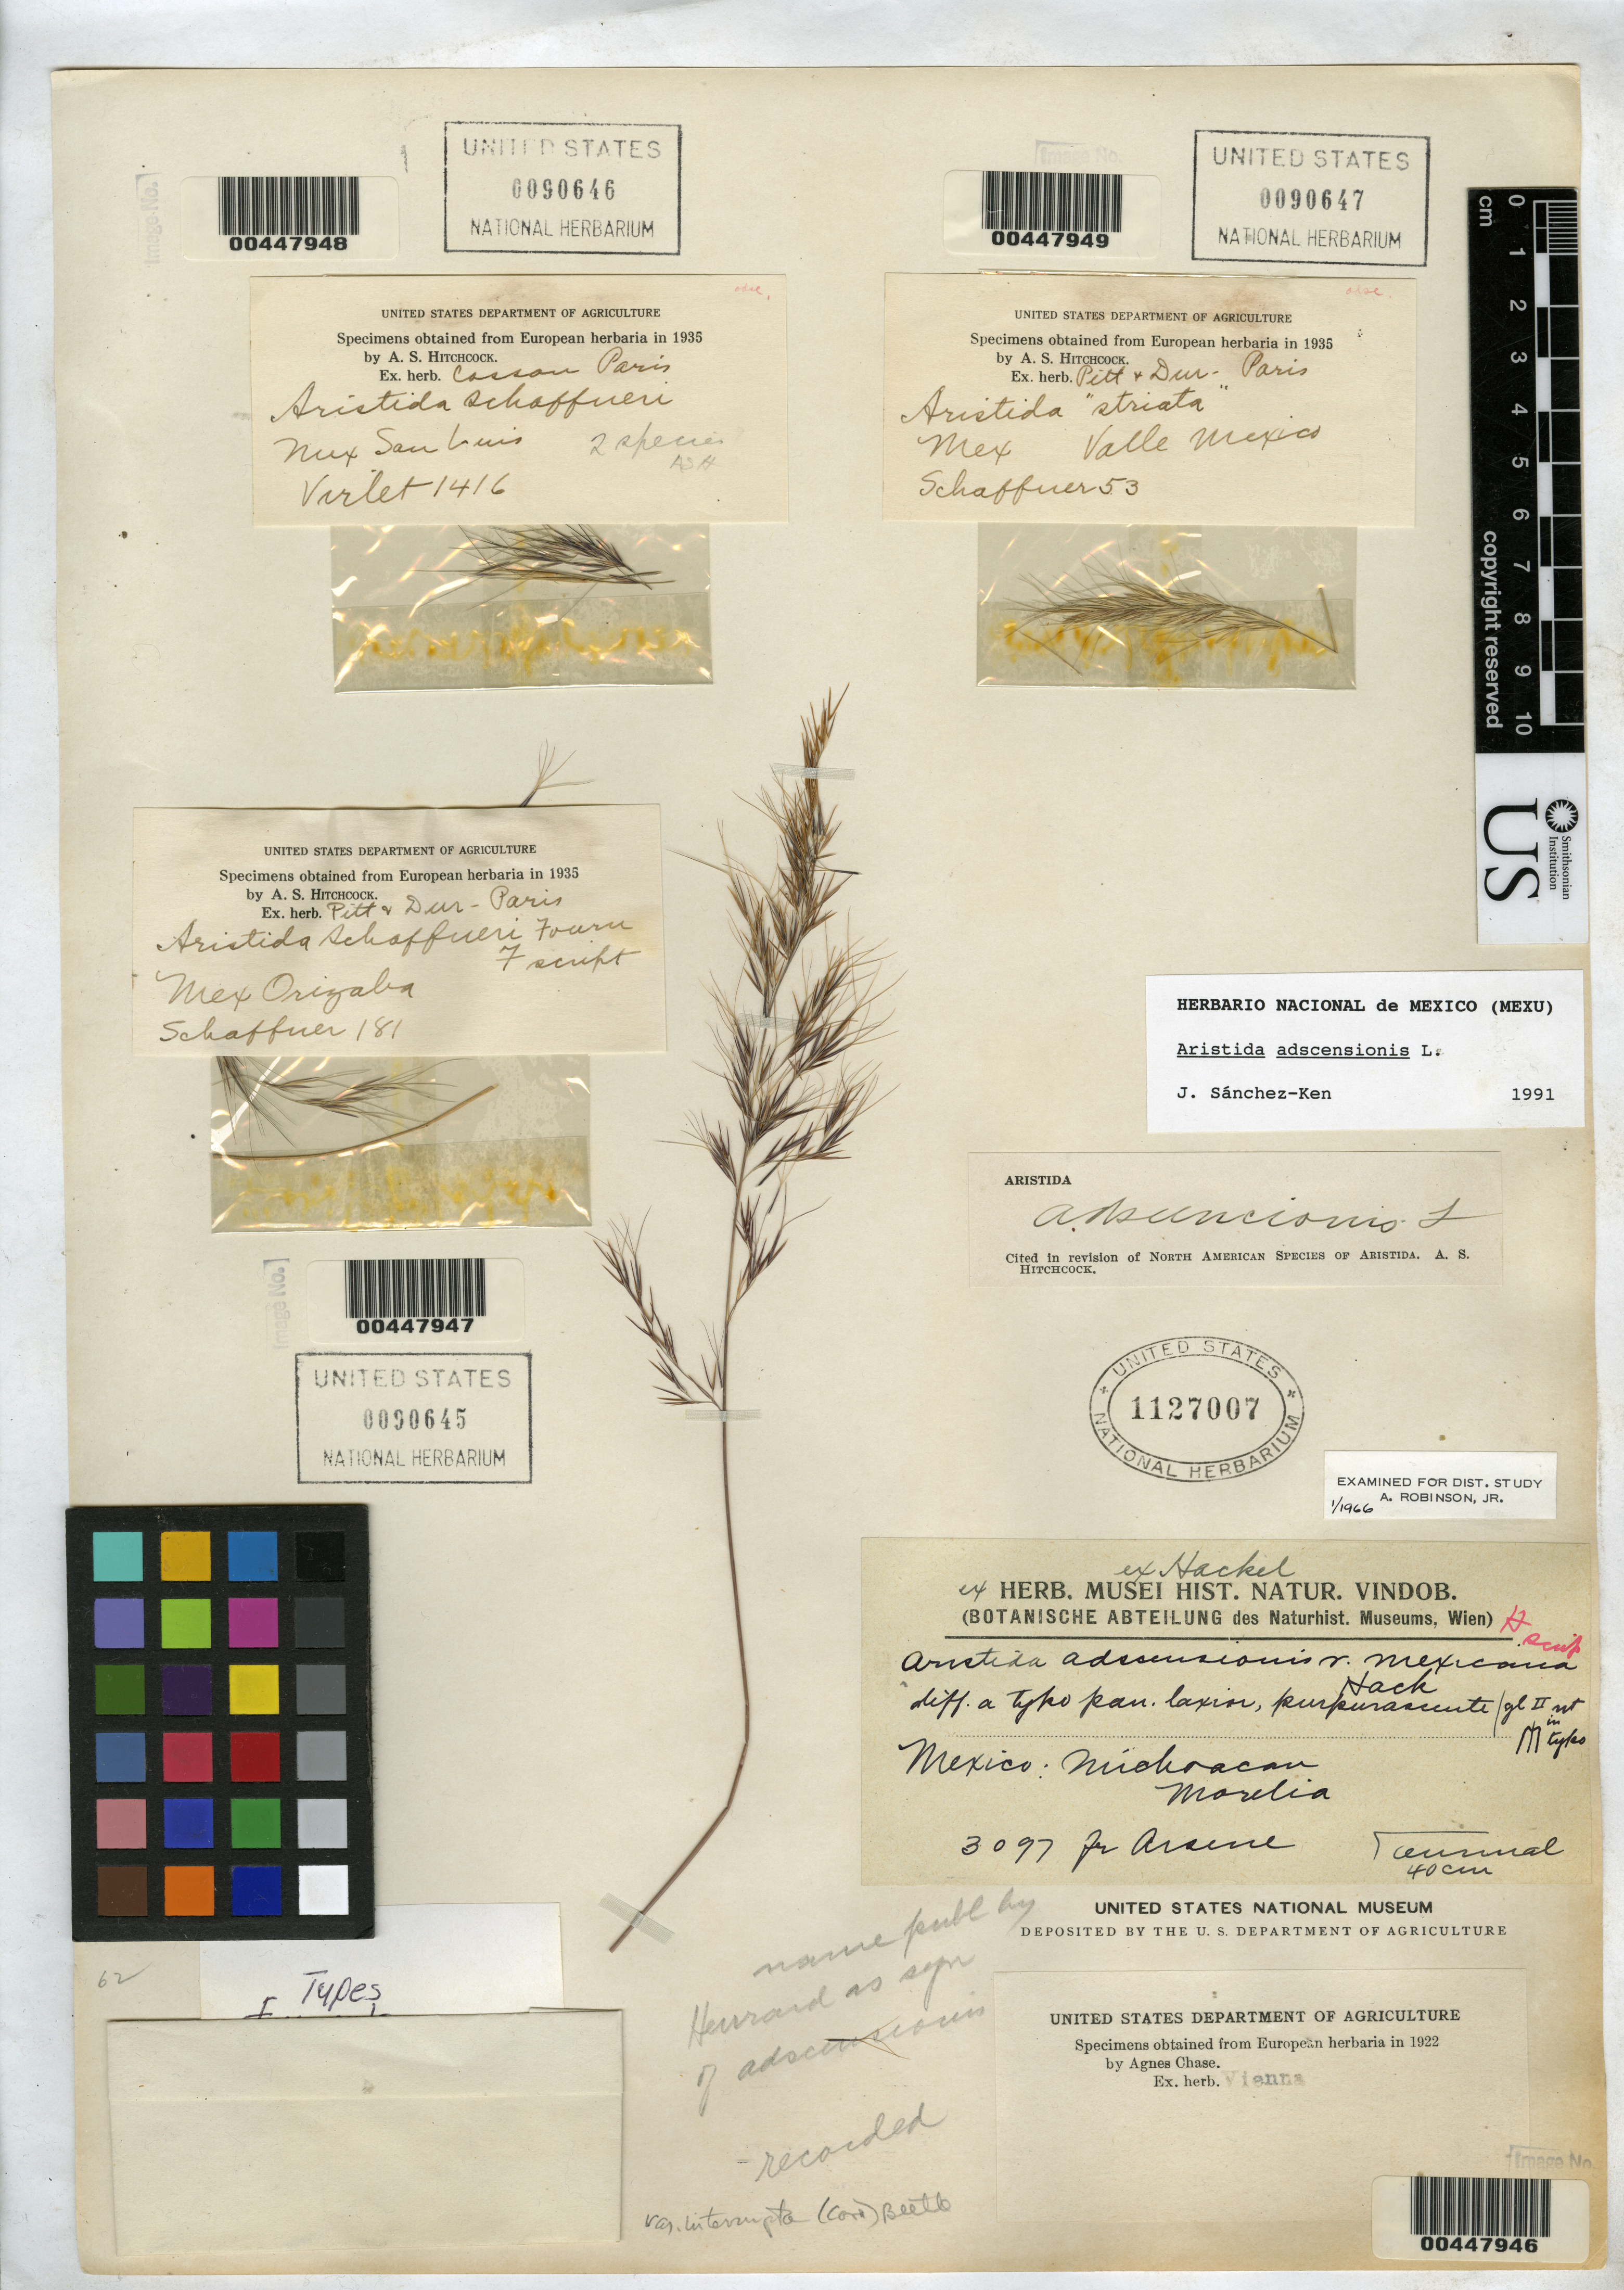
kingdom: Plantae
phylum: Tracheophyta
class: Liliopsida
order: Poales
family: Poaceae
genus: Aristida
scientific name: Aristida adscensionis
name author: L.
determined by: Sánchez-Ken, J. G.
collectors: Bro. G. Arsène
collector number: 3097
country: Mexico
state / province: Michoacán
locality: Morelia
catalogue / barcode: US 1127007